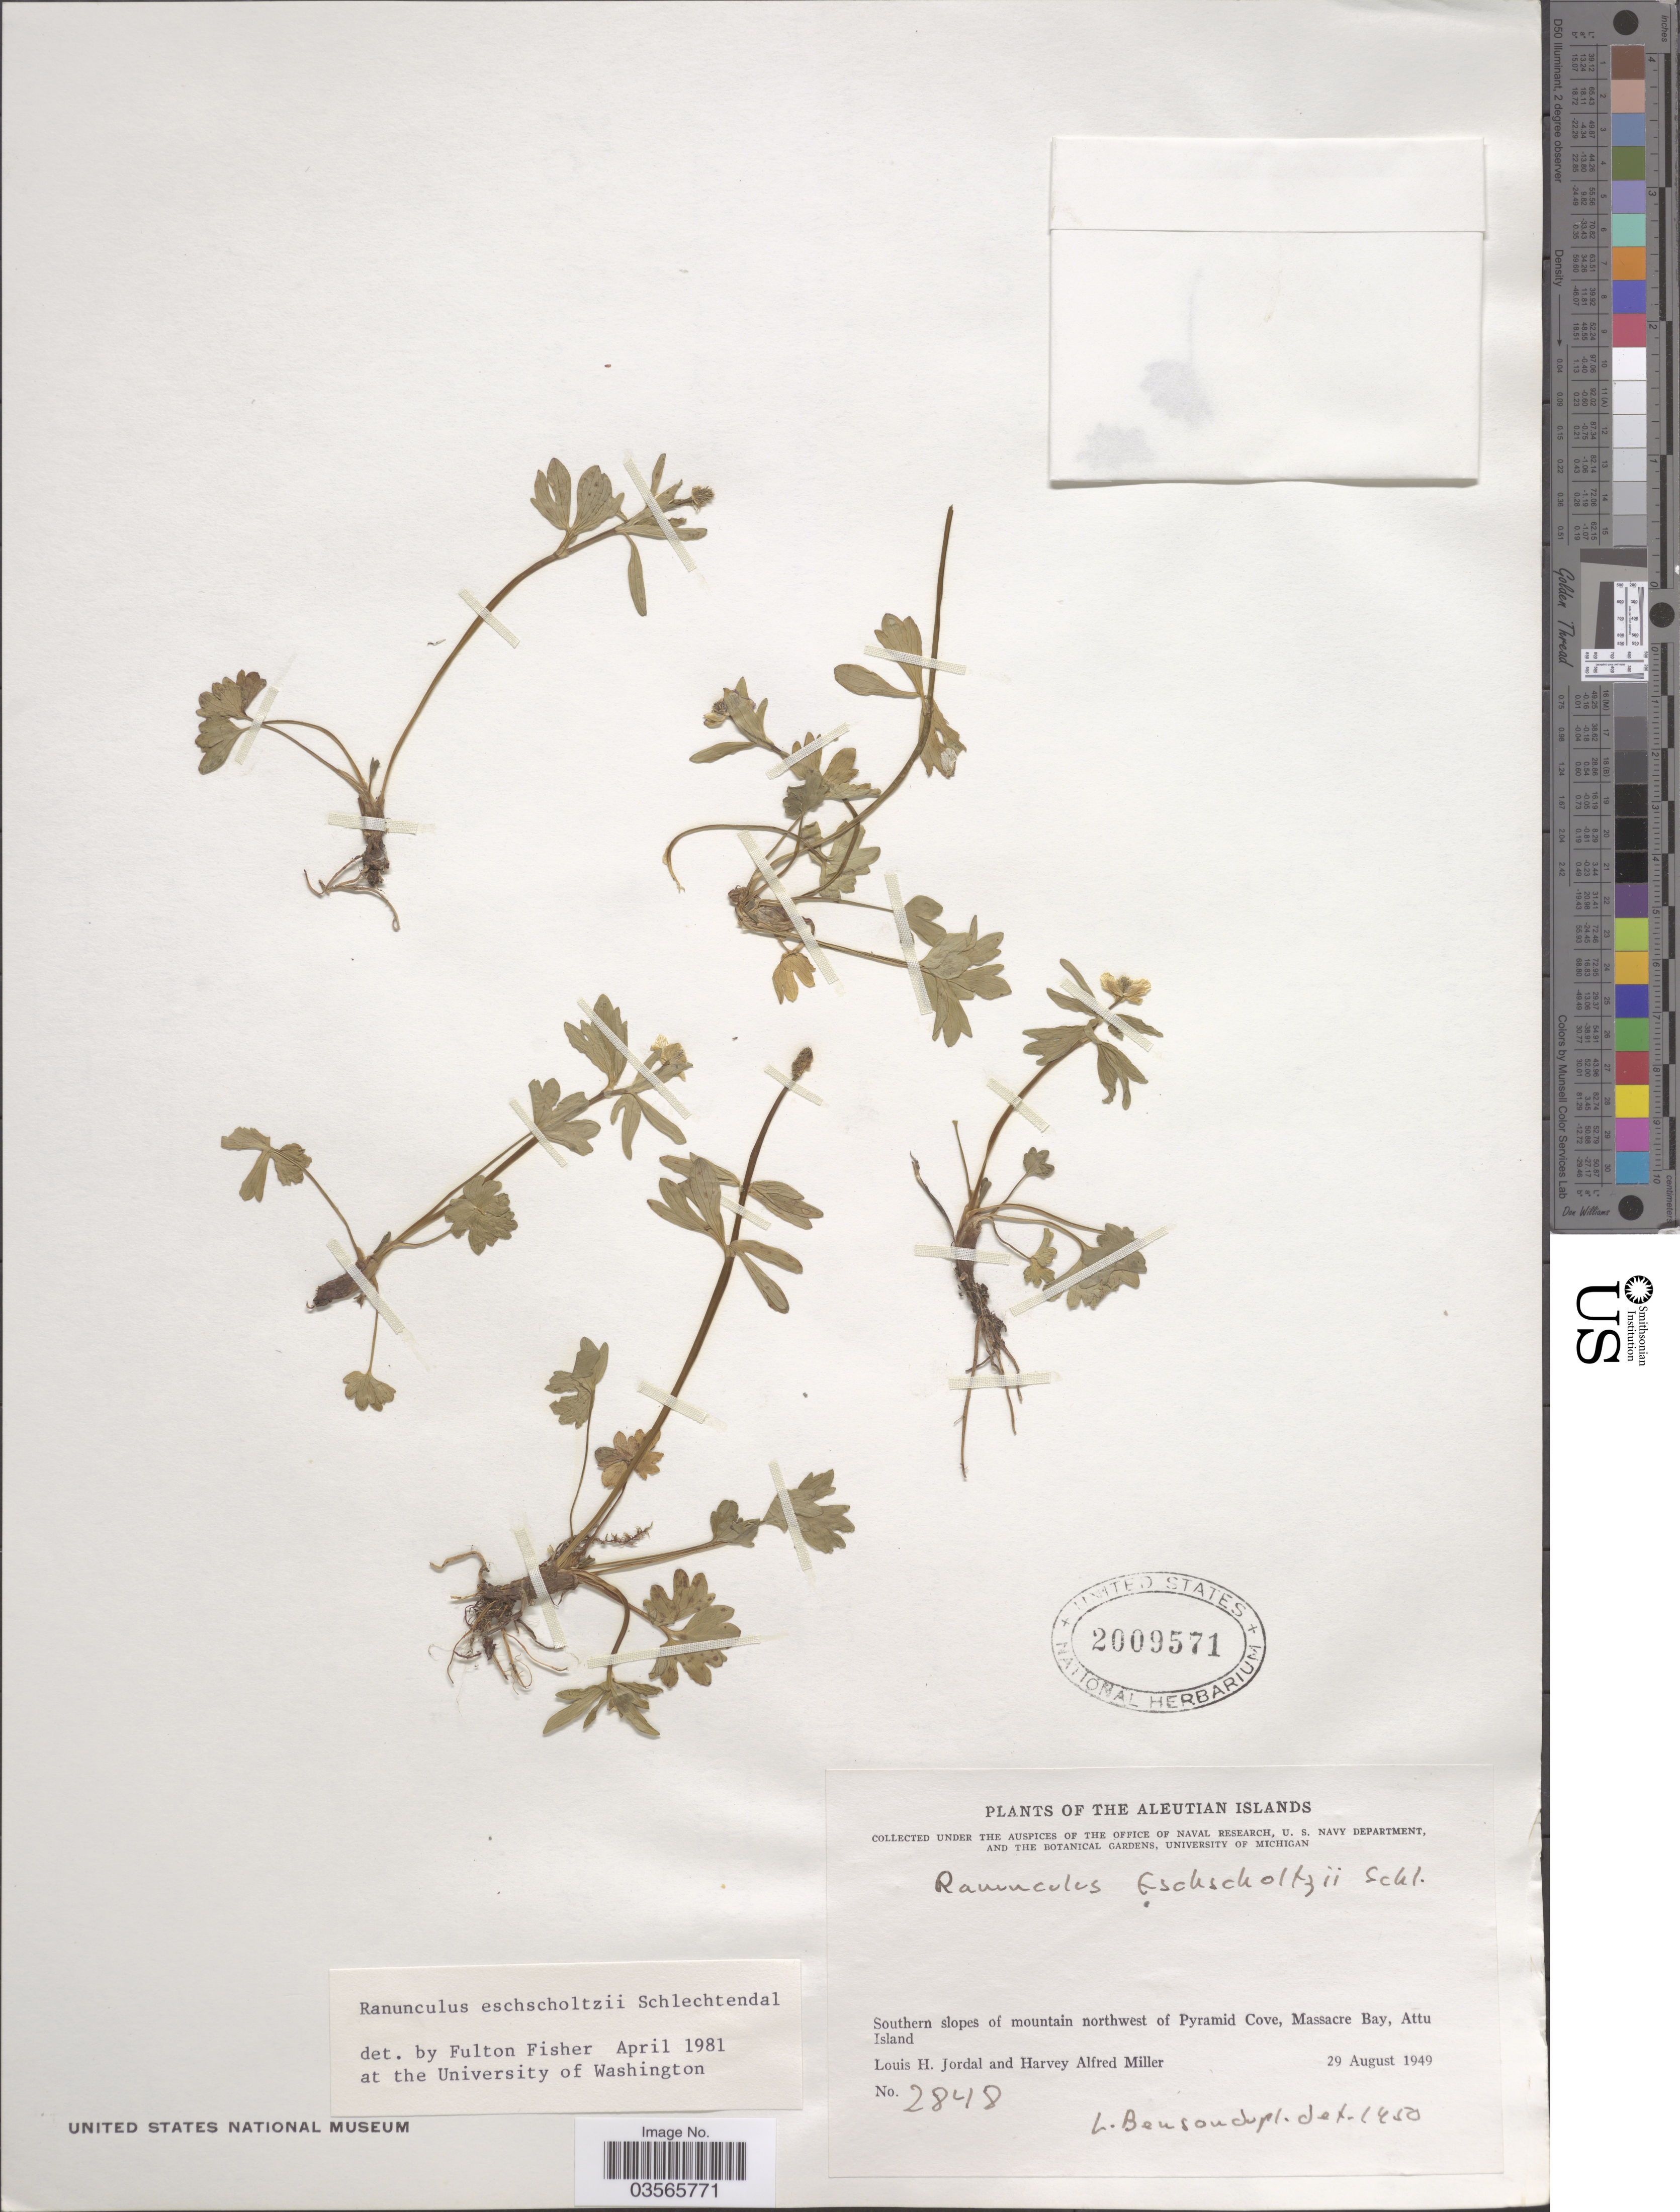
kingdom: Plantae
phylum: Tracheophyta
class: Magnoliopsida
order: Ranunculales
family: Ranunculaceae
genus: Ranunculus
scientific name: Ranunculus eschscholtzii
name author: Schltdl.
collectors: L. Jordal & H. A. Miller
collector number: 2848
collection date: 1949-08-29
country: United States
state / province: Alaska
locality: The Aleutian Islands. Southern slopes of mountain northwest of Pyramid Cove, Massacre Bay, Attu Island.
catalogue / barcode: US 2009571